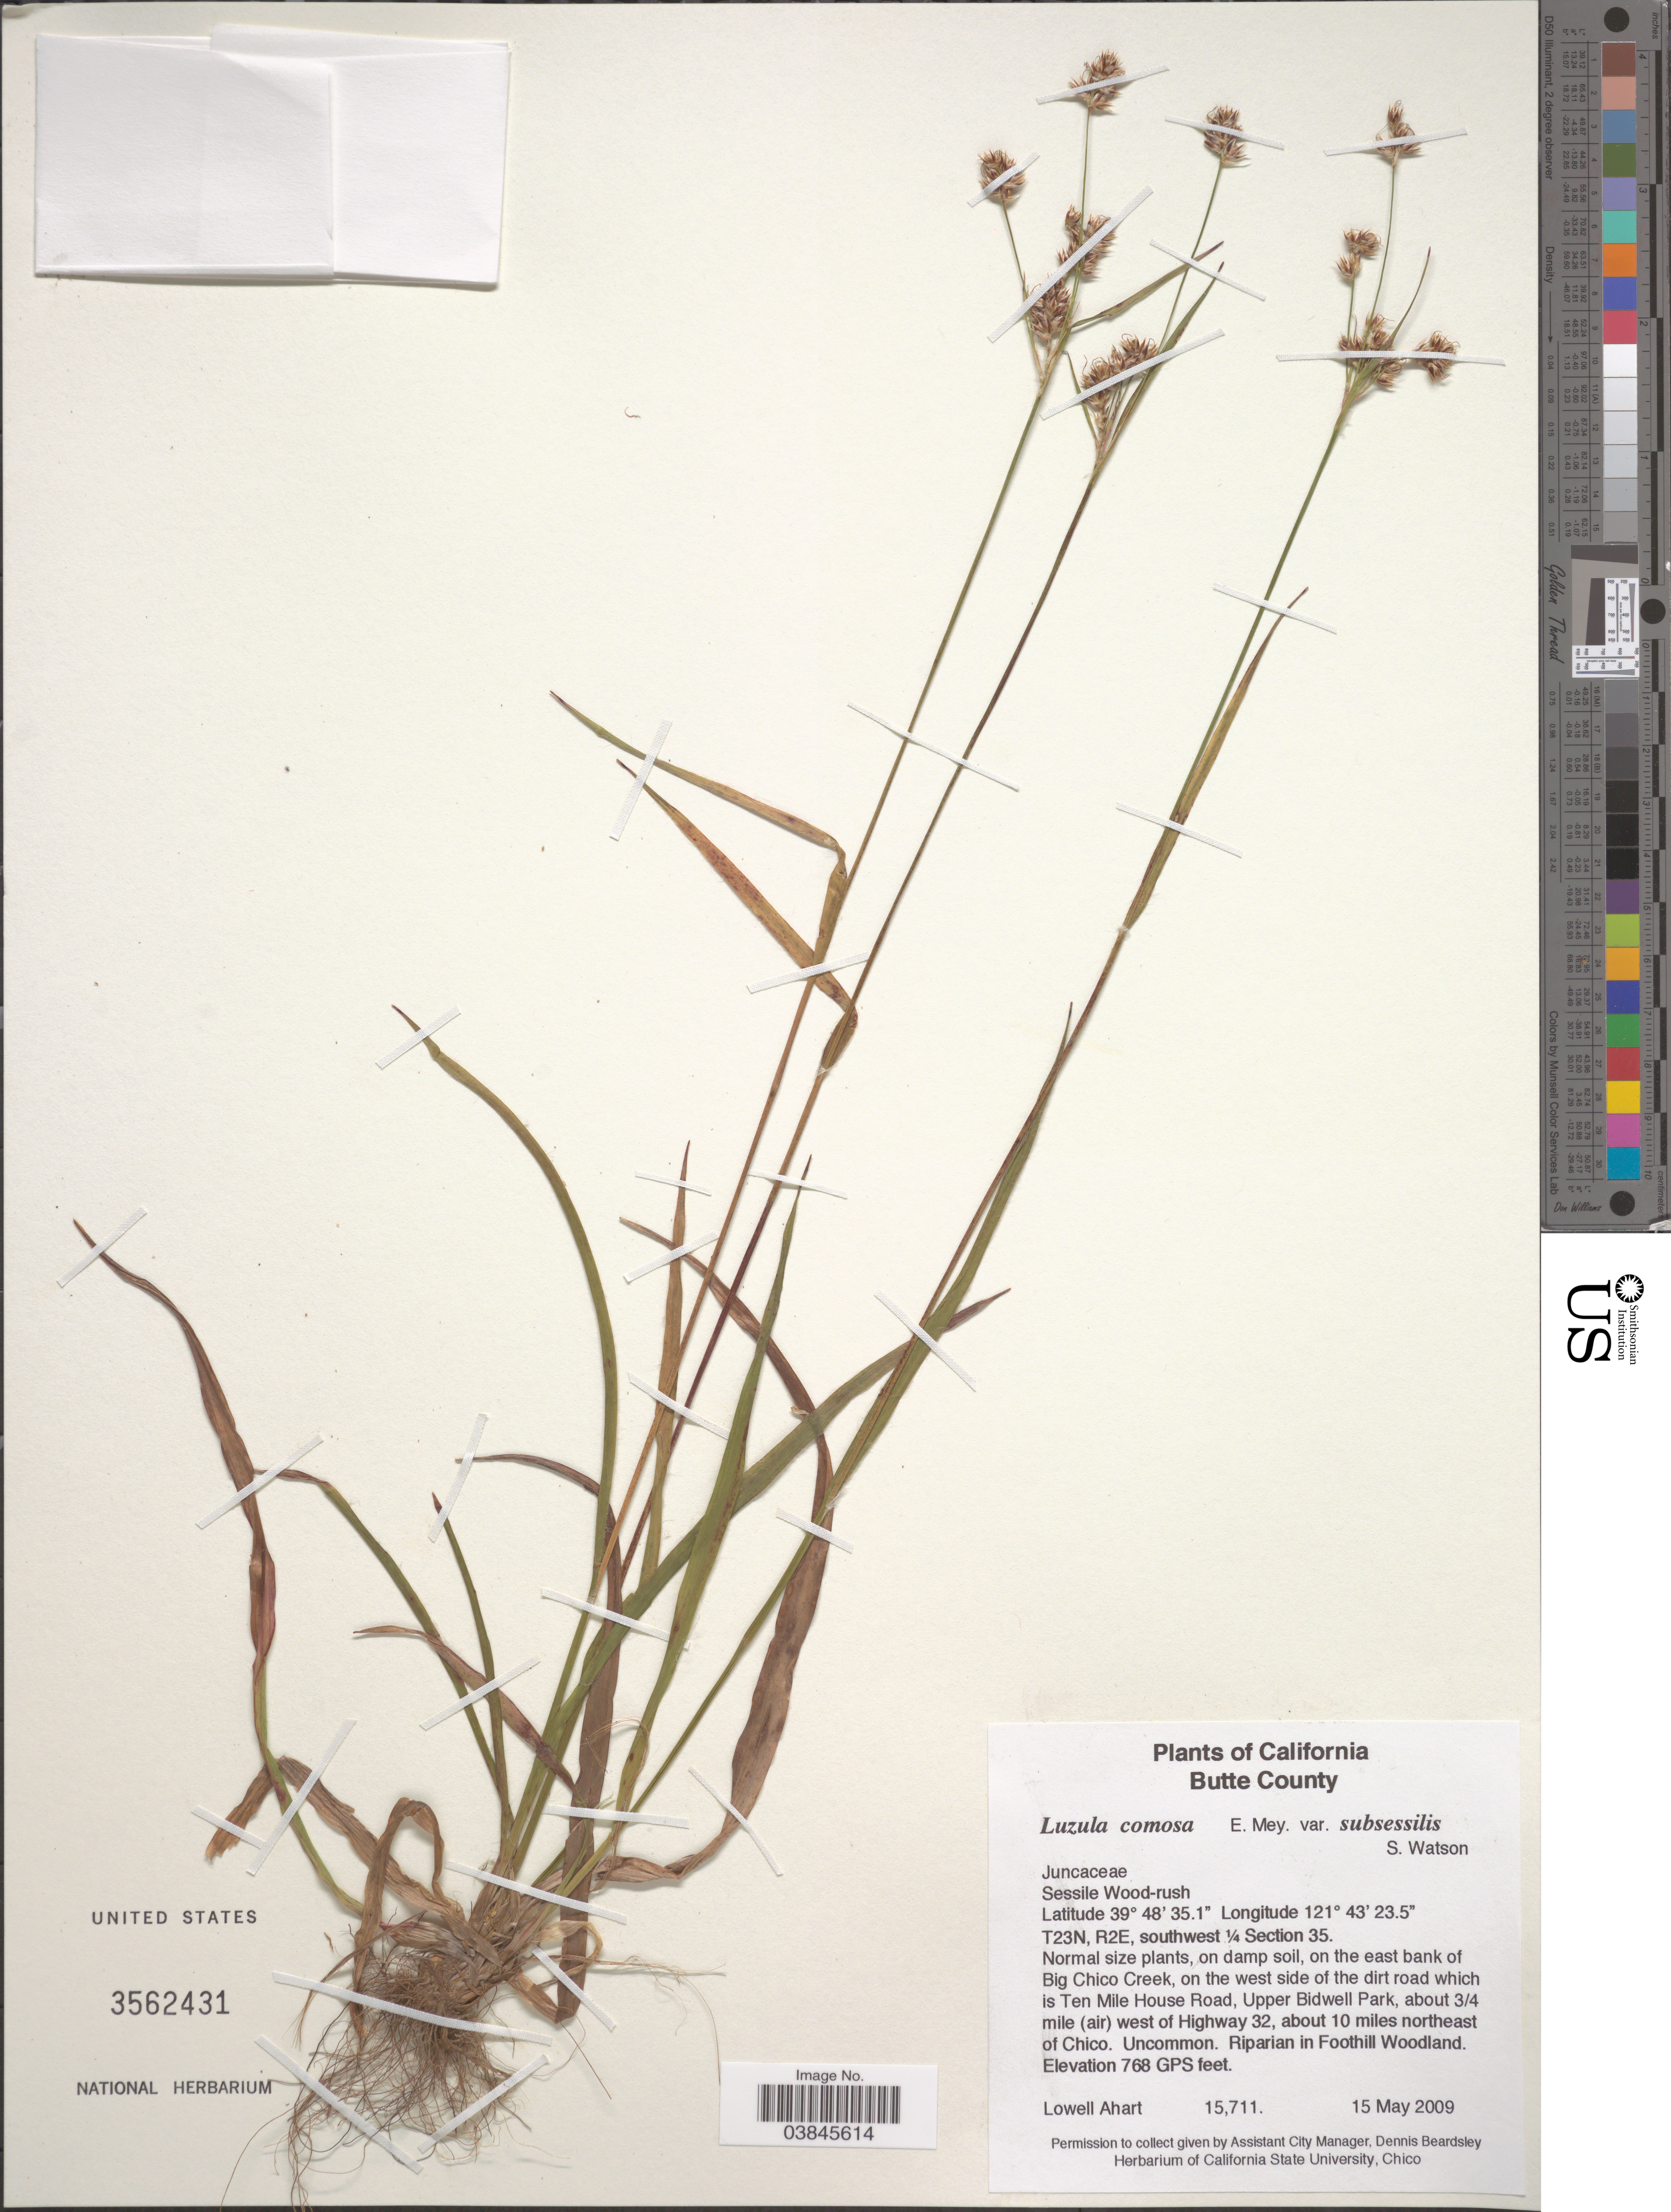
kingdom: Plantae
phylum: Tracheophyta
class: Liliopsida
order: Poales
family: Juncaceae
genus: Luzula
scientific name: Luzula comosa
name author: E. Mey.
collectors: L. Ahart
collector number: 15711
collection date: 2009-05-15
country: United States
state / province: California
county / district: Butte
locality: Butte County. T23N, R2E, southwest ¼ Section 35. On the east bak of Big Chico Creek, on the west side of the dirt road which is Ten Mile Hous Road, Upper Bidwell Park, about ¾ mile (air) west of Highway 32, about 10 miles northeast of Chico.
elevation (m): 234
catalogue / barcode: US 3562431